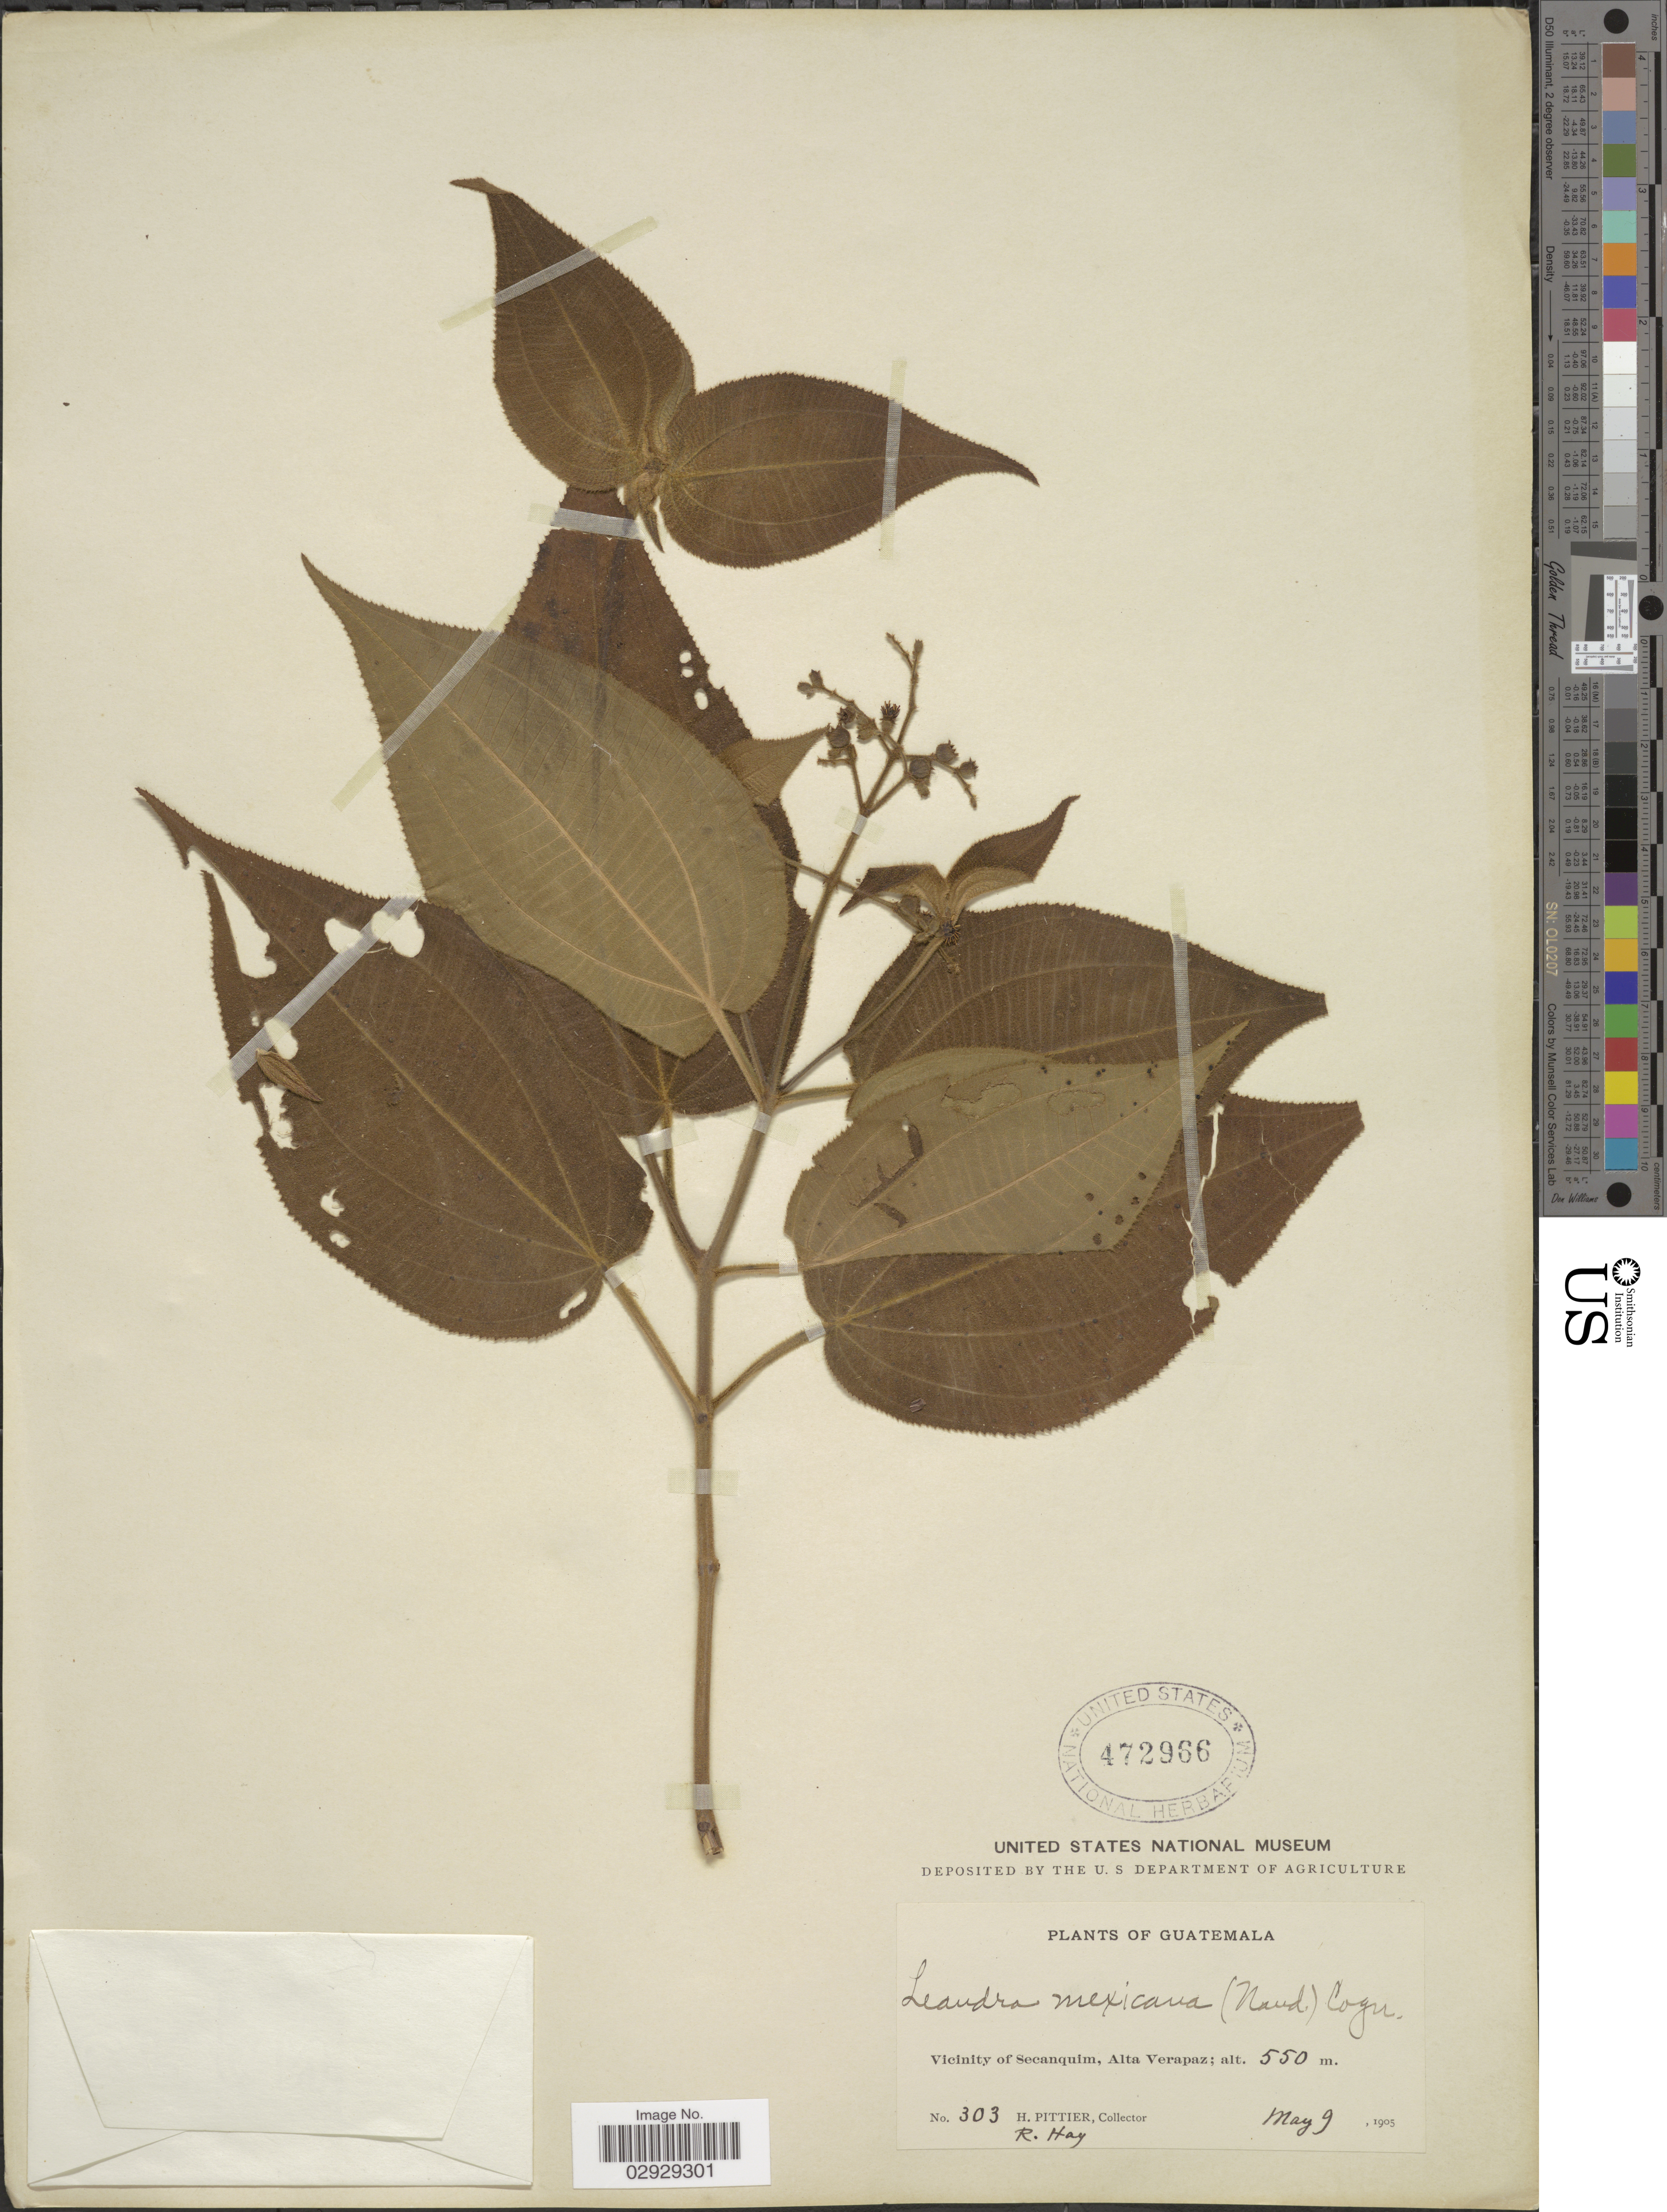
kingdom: Plantae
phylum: Tracheophyta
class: Magnoliopsida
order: Myrtales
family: Melastomataceae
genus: Leandra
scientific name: Leandra mexicana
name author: (Naudin) Cogn.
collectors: H. F. Pittier & R. Hay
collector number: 303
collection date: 1905-05-09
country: Guatemala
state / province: Alta Verapaz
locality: Vicinity of Secanquim.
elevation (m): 550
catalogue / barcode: US 472966